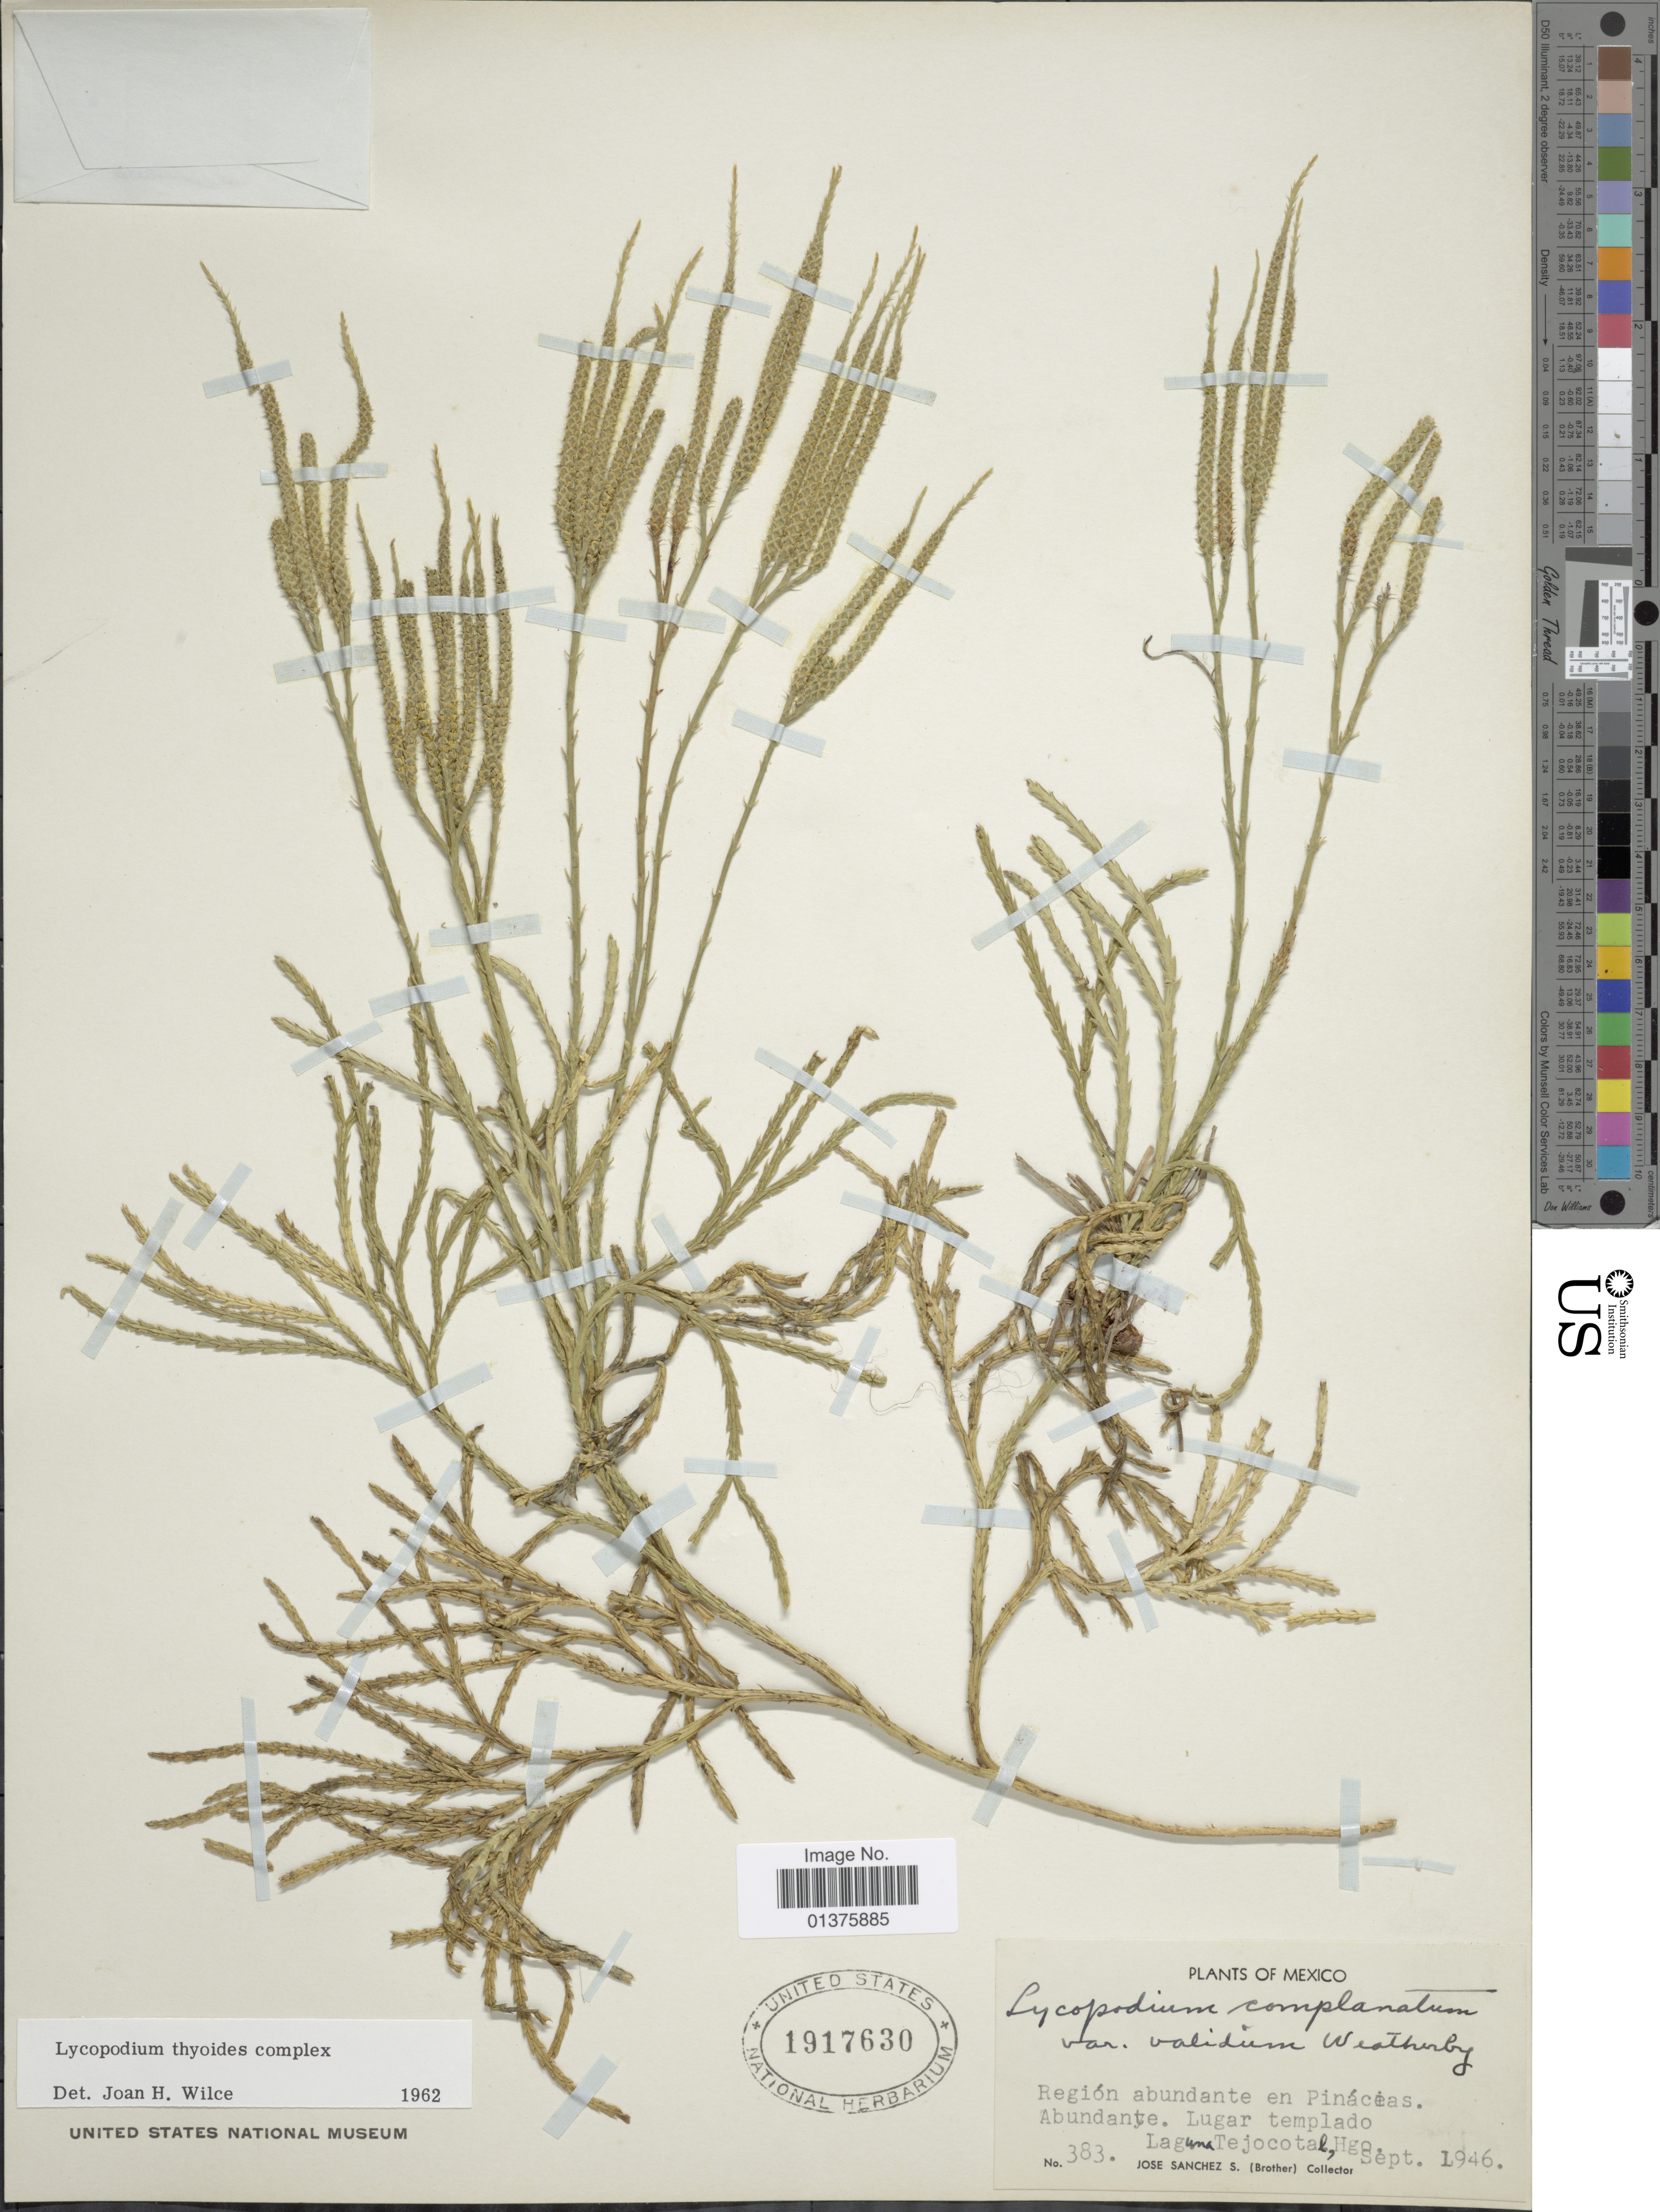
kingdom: Plantae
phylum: Tracheophyta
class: Lycopodiopsida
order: Lycopodiales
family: Lycopodiaceae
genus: Diphasiastrum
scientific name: Diphasiastrum thyoides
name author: (Humb. & Bonpl. ex Willd.) Holub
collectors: J. Sanchez S.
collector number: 383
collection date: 1946-09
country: Mexico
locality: Region abudante en Pináceas. Abudante, Lugar templado Laguna Tejocotal Hgo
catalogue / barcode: US 1917630